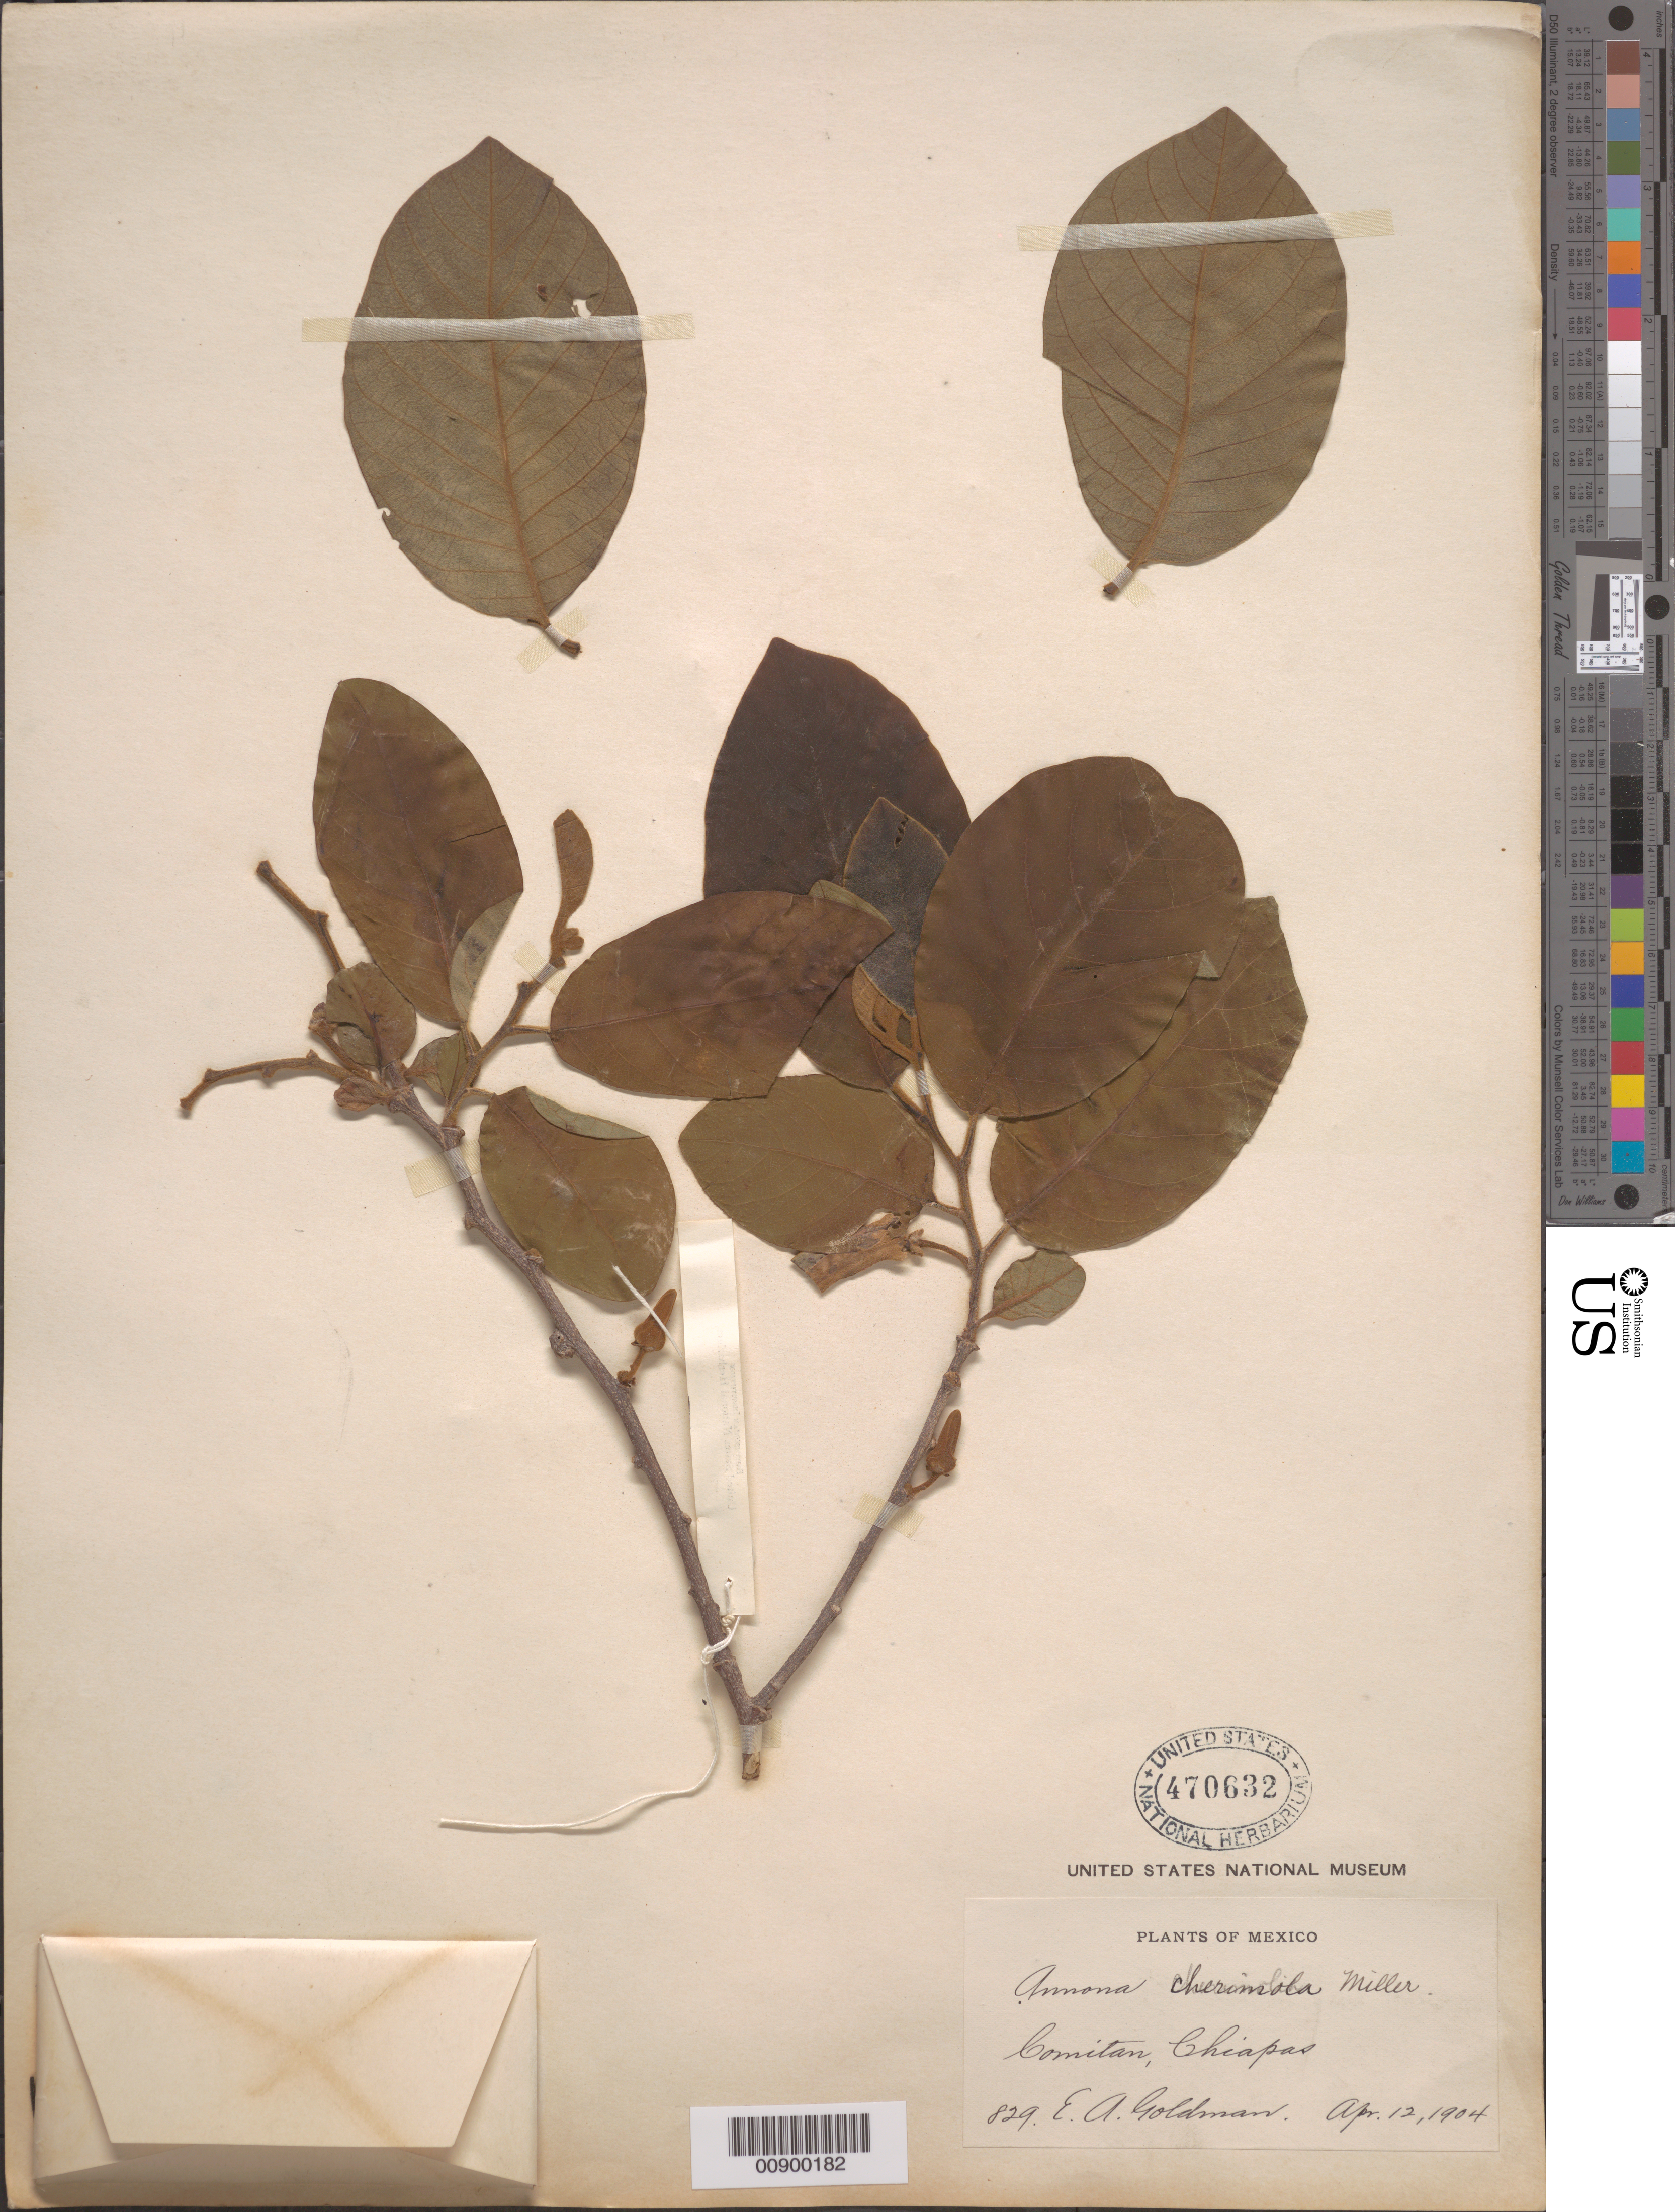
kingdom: Plantae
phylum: Tracheophyta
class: Magnoliopsida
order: Magnoliales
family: Annonaceae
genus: Annona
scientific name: Annona cherimola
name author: Mill.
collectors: E. A. Goldman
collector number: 829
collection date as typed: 12 Apr 1904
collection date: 1904-04-12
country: Mexico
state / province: Chiapas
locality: Comitán, Chiapas.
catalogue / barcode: US 470632